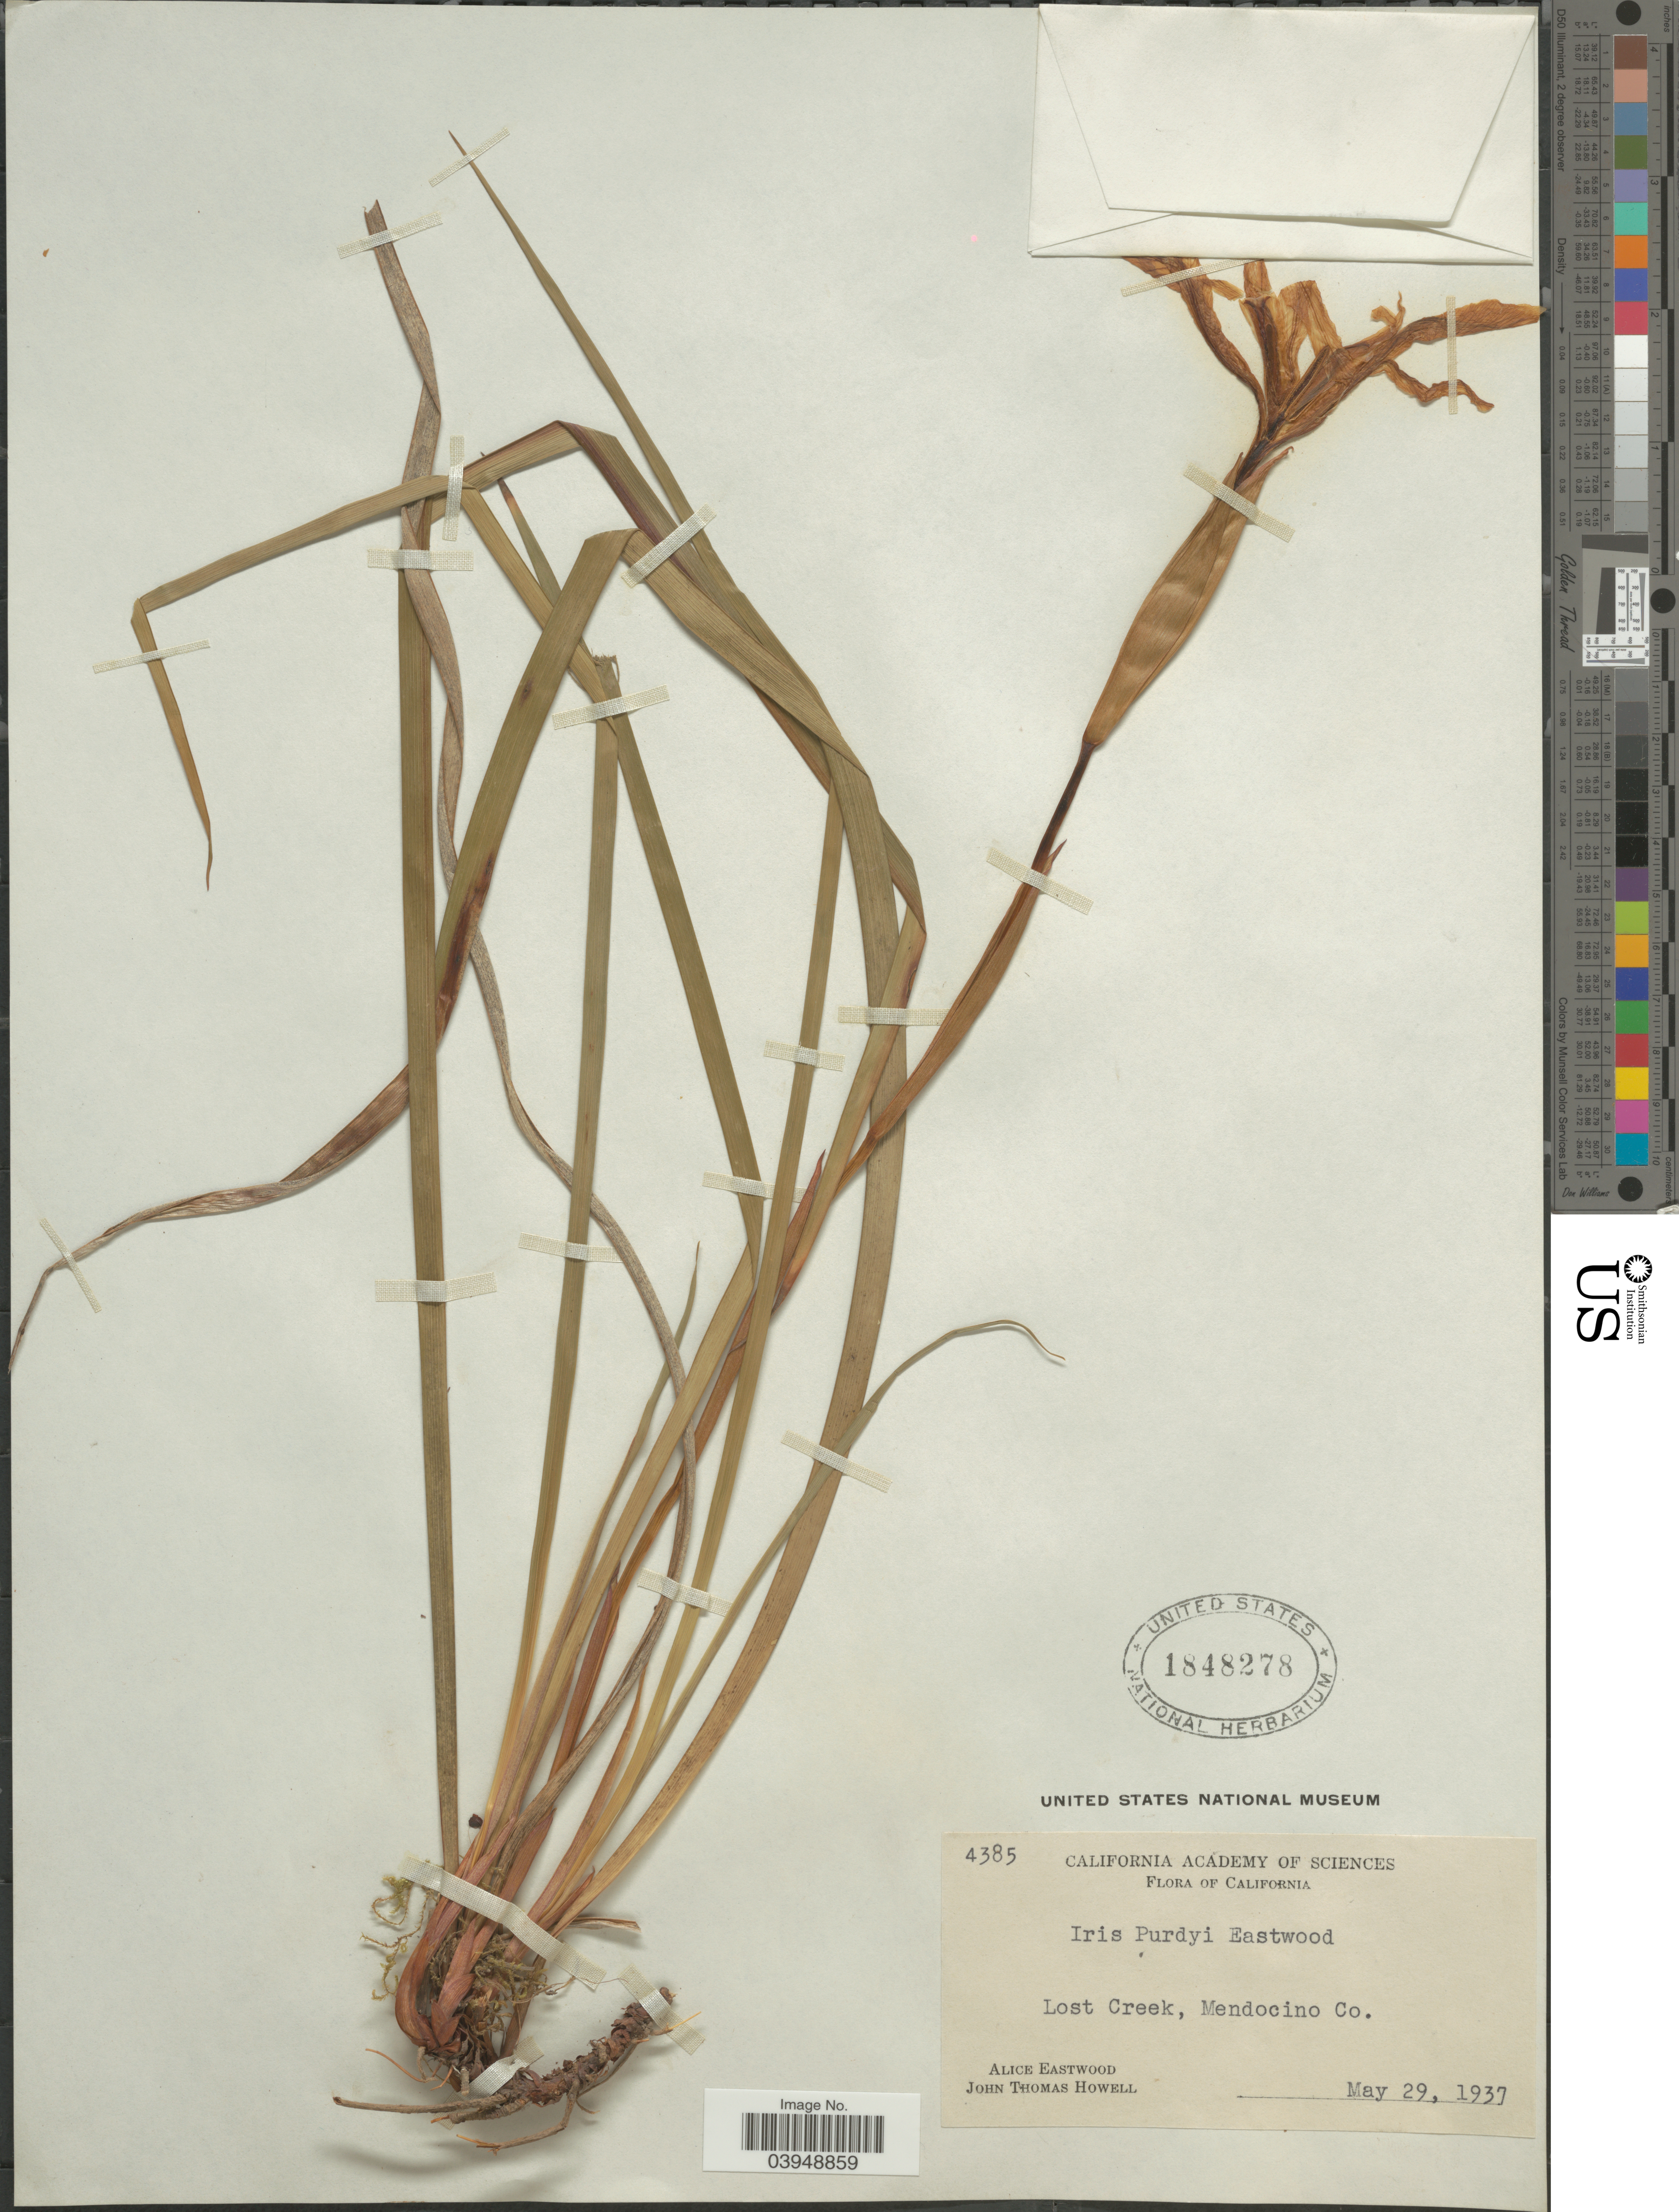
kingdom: Plantae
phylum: Tracheophyta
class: Liliopsida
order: Asparagales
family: Iridaceae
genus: Iris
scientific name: Iris purdyi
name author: Eastw.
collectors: A. Eastwood & J. T. Howell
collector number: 4385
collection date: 1937-05-29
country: United States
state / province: California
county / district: Mendocino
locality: Lost Creek, Mendocino Co.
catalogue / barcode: US 1848278